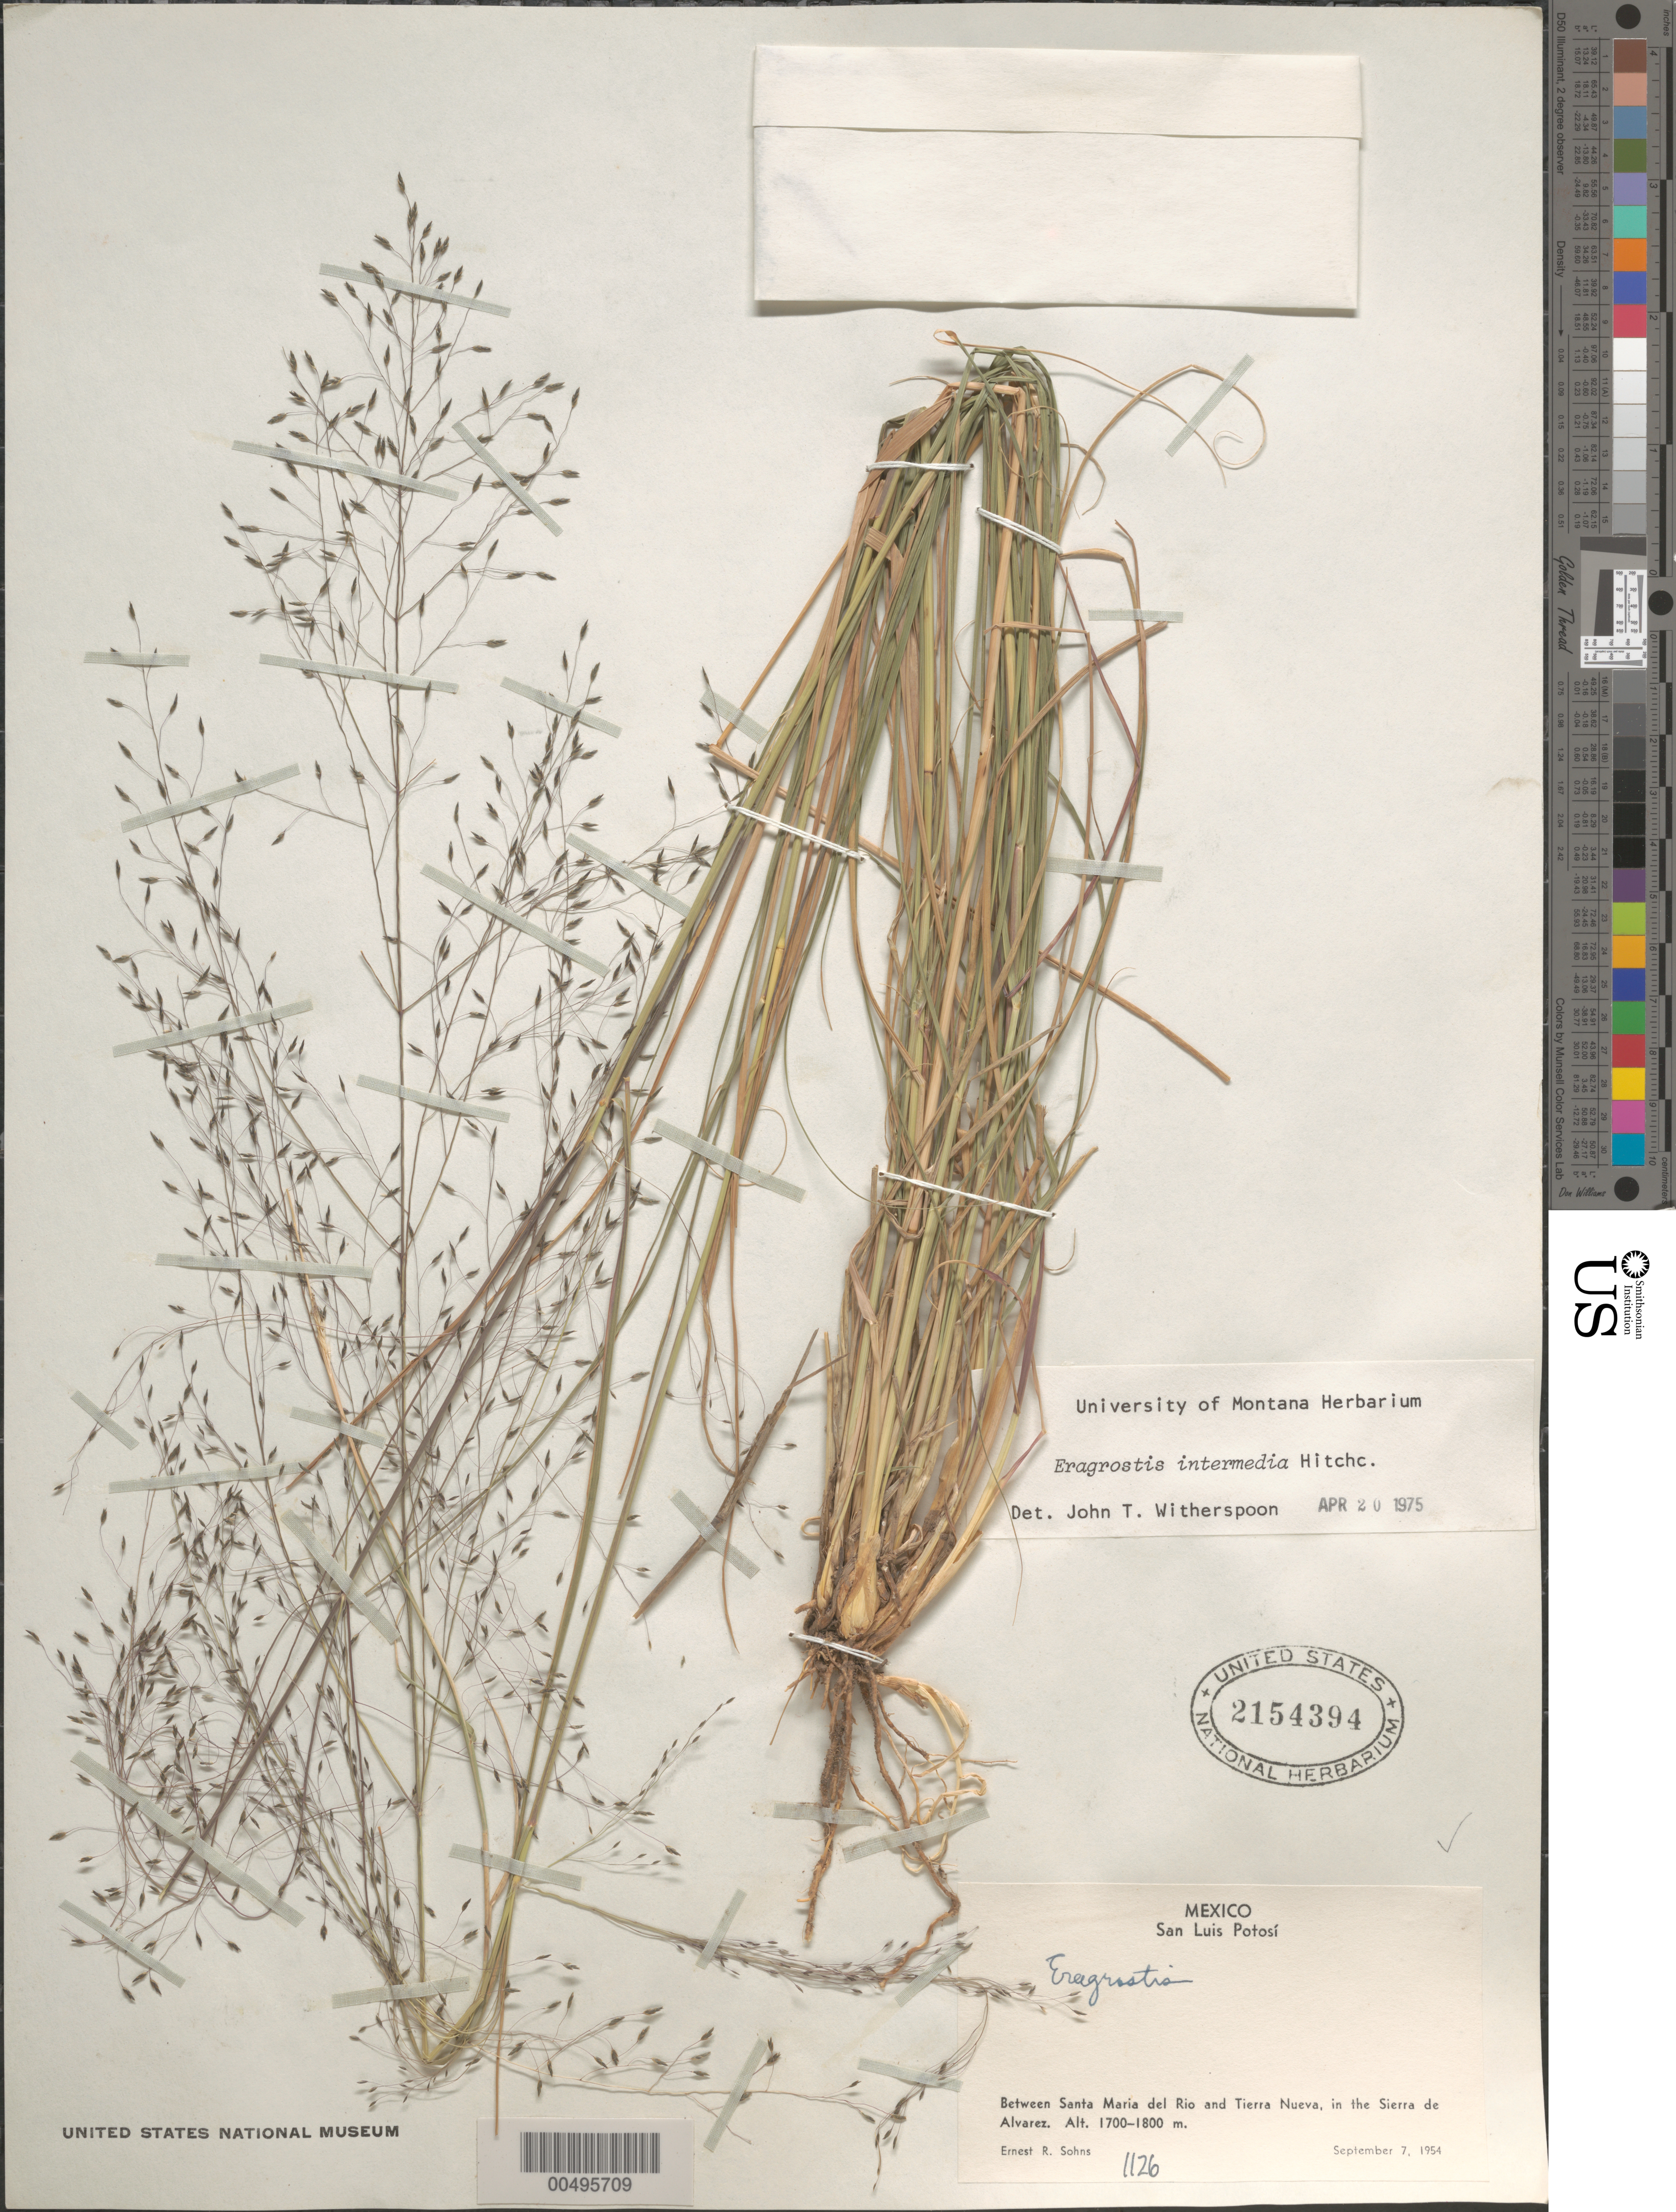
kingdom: Plantae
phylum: Tracheophyta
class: Liliopsida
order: Poales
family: Poaceae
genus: Eragrostis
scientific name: Eragrostis intermedia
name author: Hitchc.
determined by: Witherspoon, John T.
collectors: E. R. Sohns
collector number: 1126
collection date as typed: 7 Sep 1954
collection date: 1954-09-07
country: Mexico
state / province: San Luis Potosi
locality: Between Santa Maria del Rio and Tierra Nueva, in the Sierra de Alvarez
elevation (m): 1700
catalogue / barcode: US 2154394